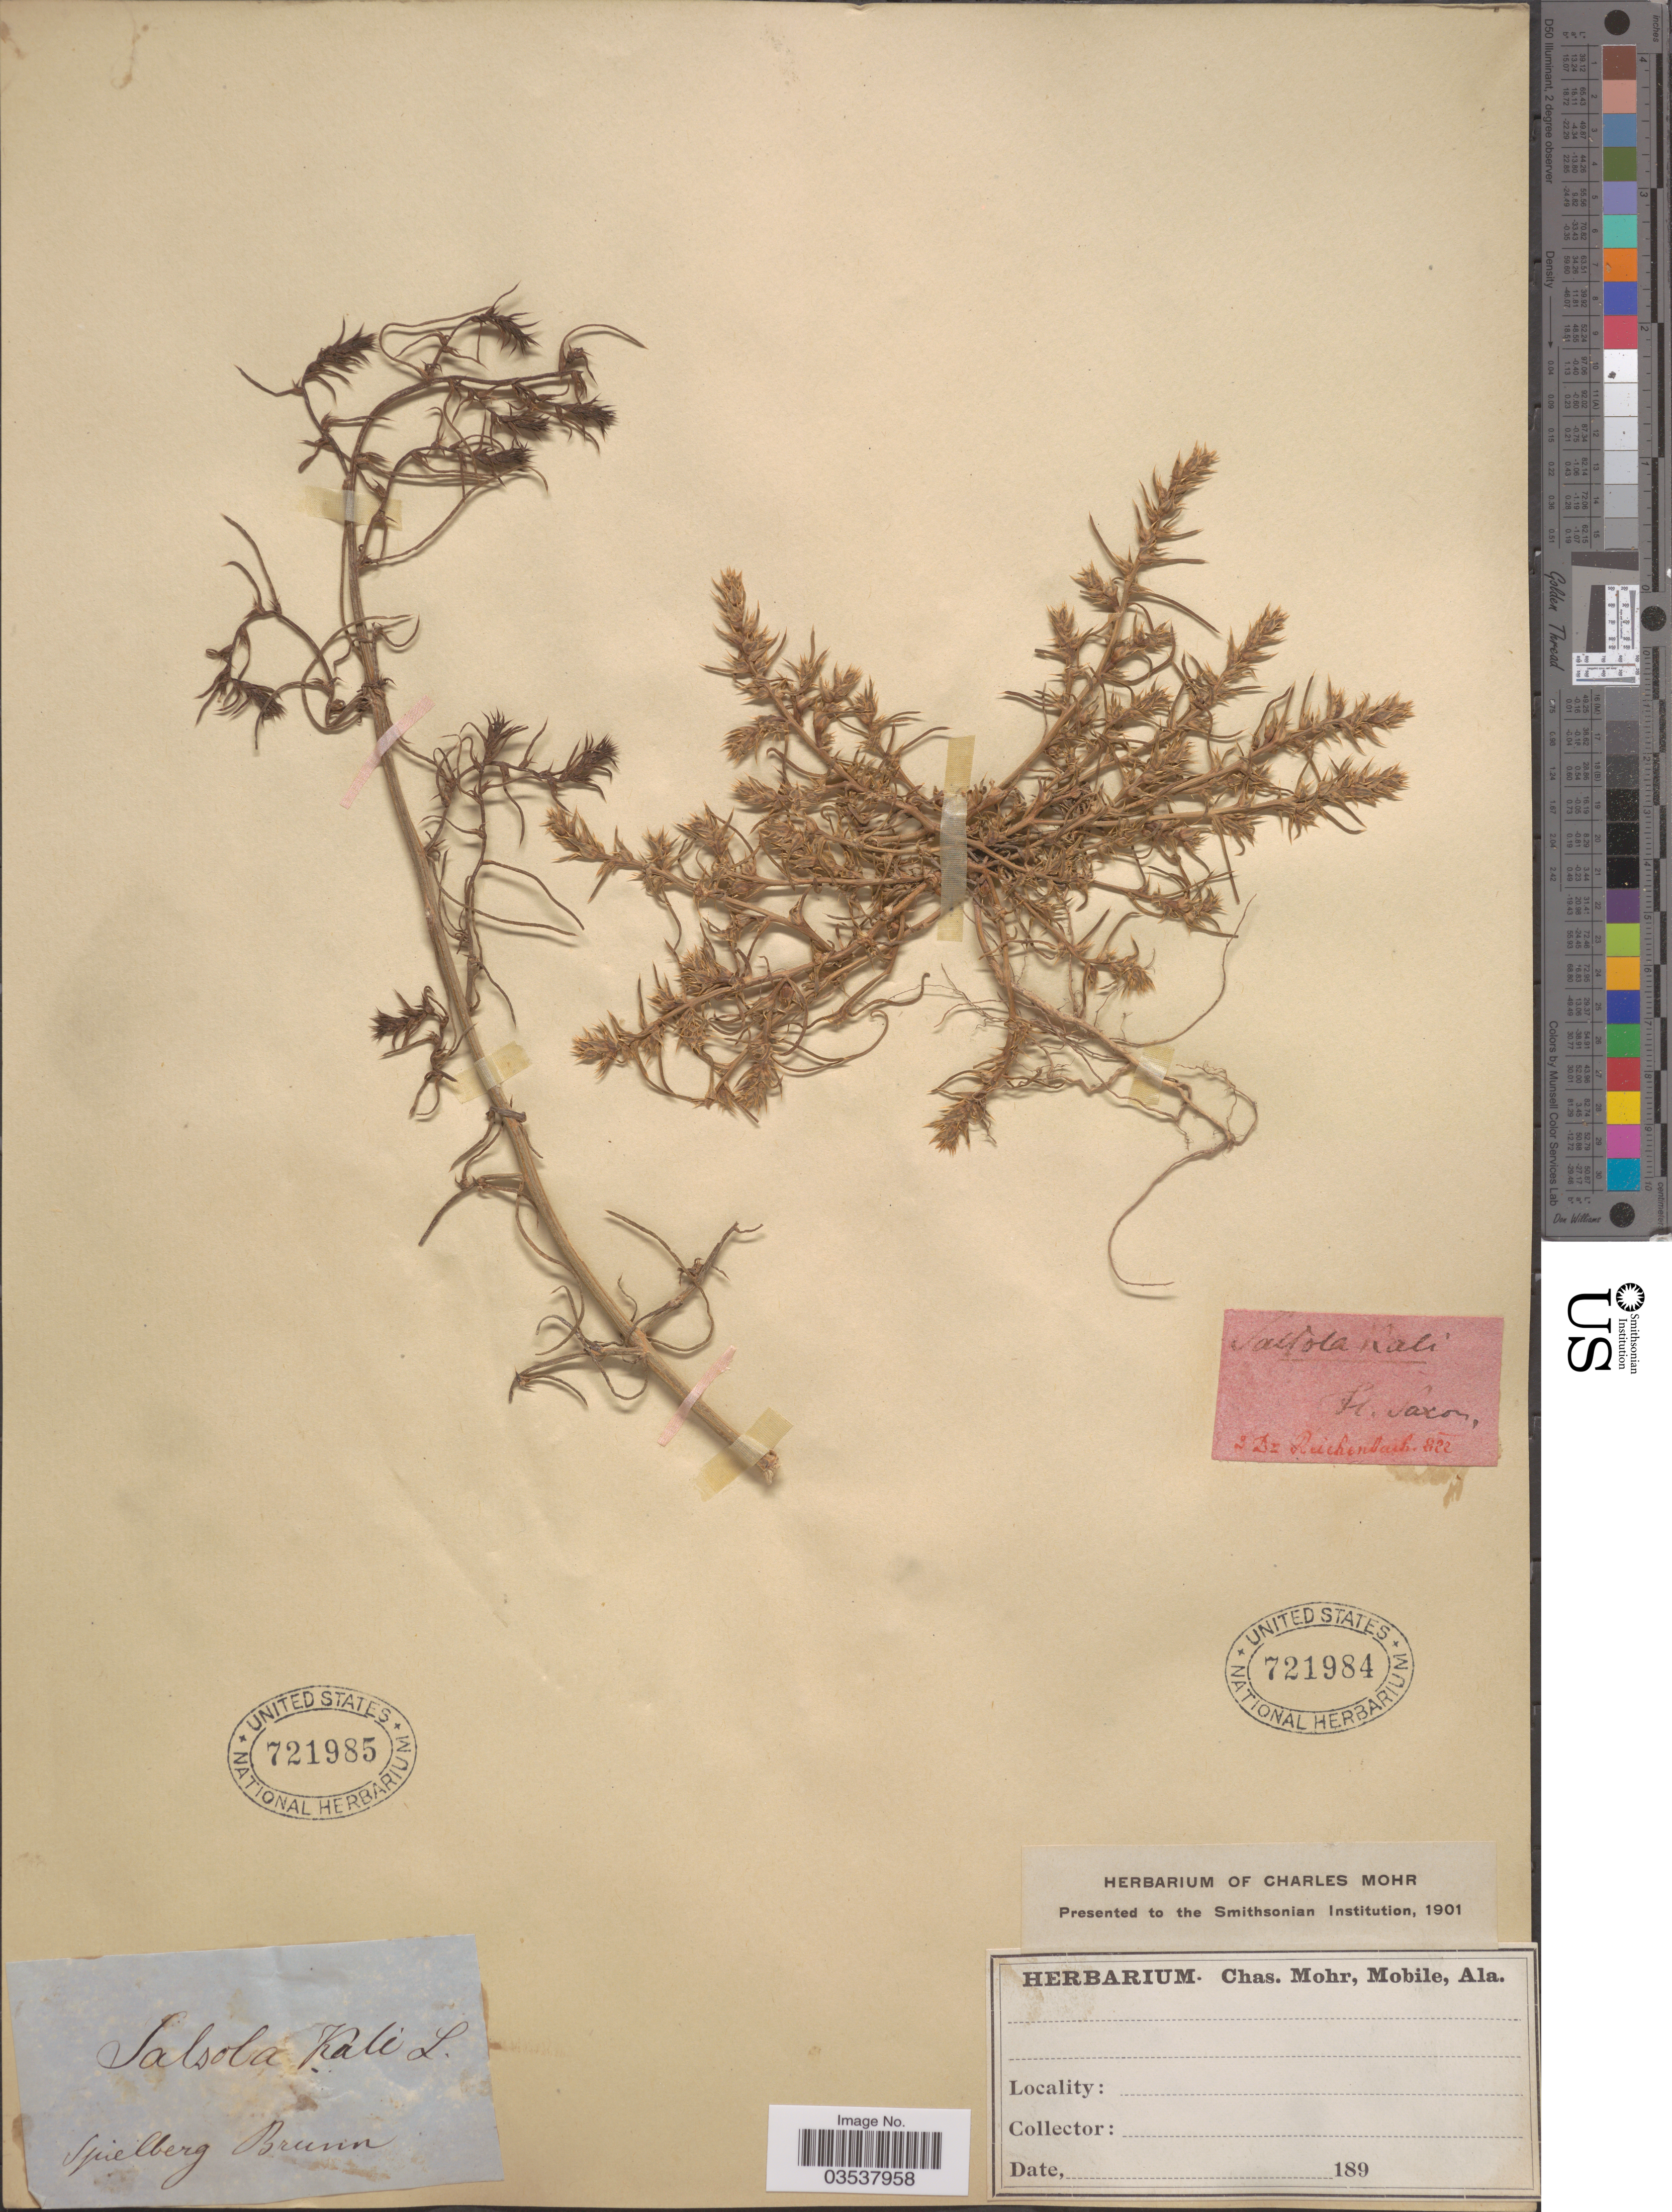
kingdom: Plantae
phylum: Tracheophyta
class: Magnoliopsida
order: Caryophyllales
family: Amaranthaceae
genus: Salsola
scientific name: Salsola kali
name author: L.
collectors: Reichenbach, --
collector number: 3*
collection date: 1822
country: Germany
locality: Saxon.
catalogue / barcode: US 721984-2